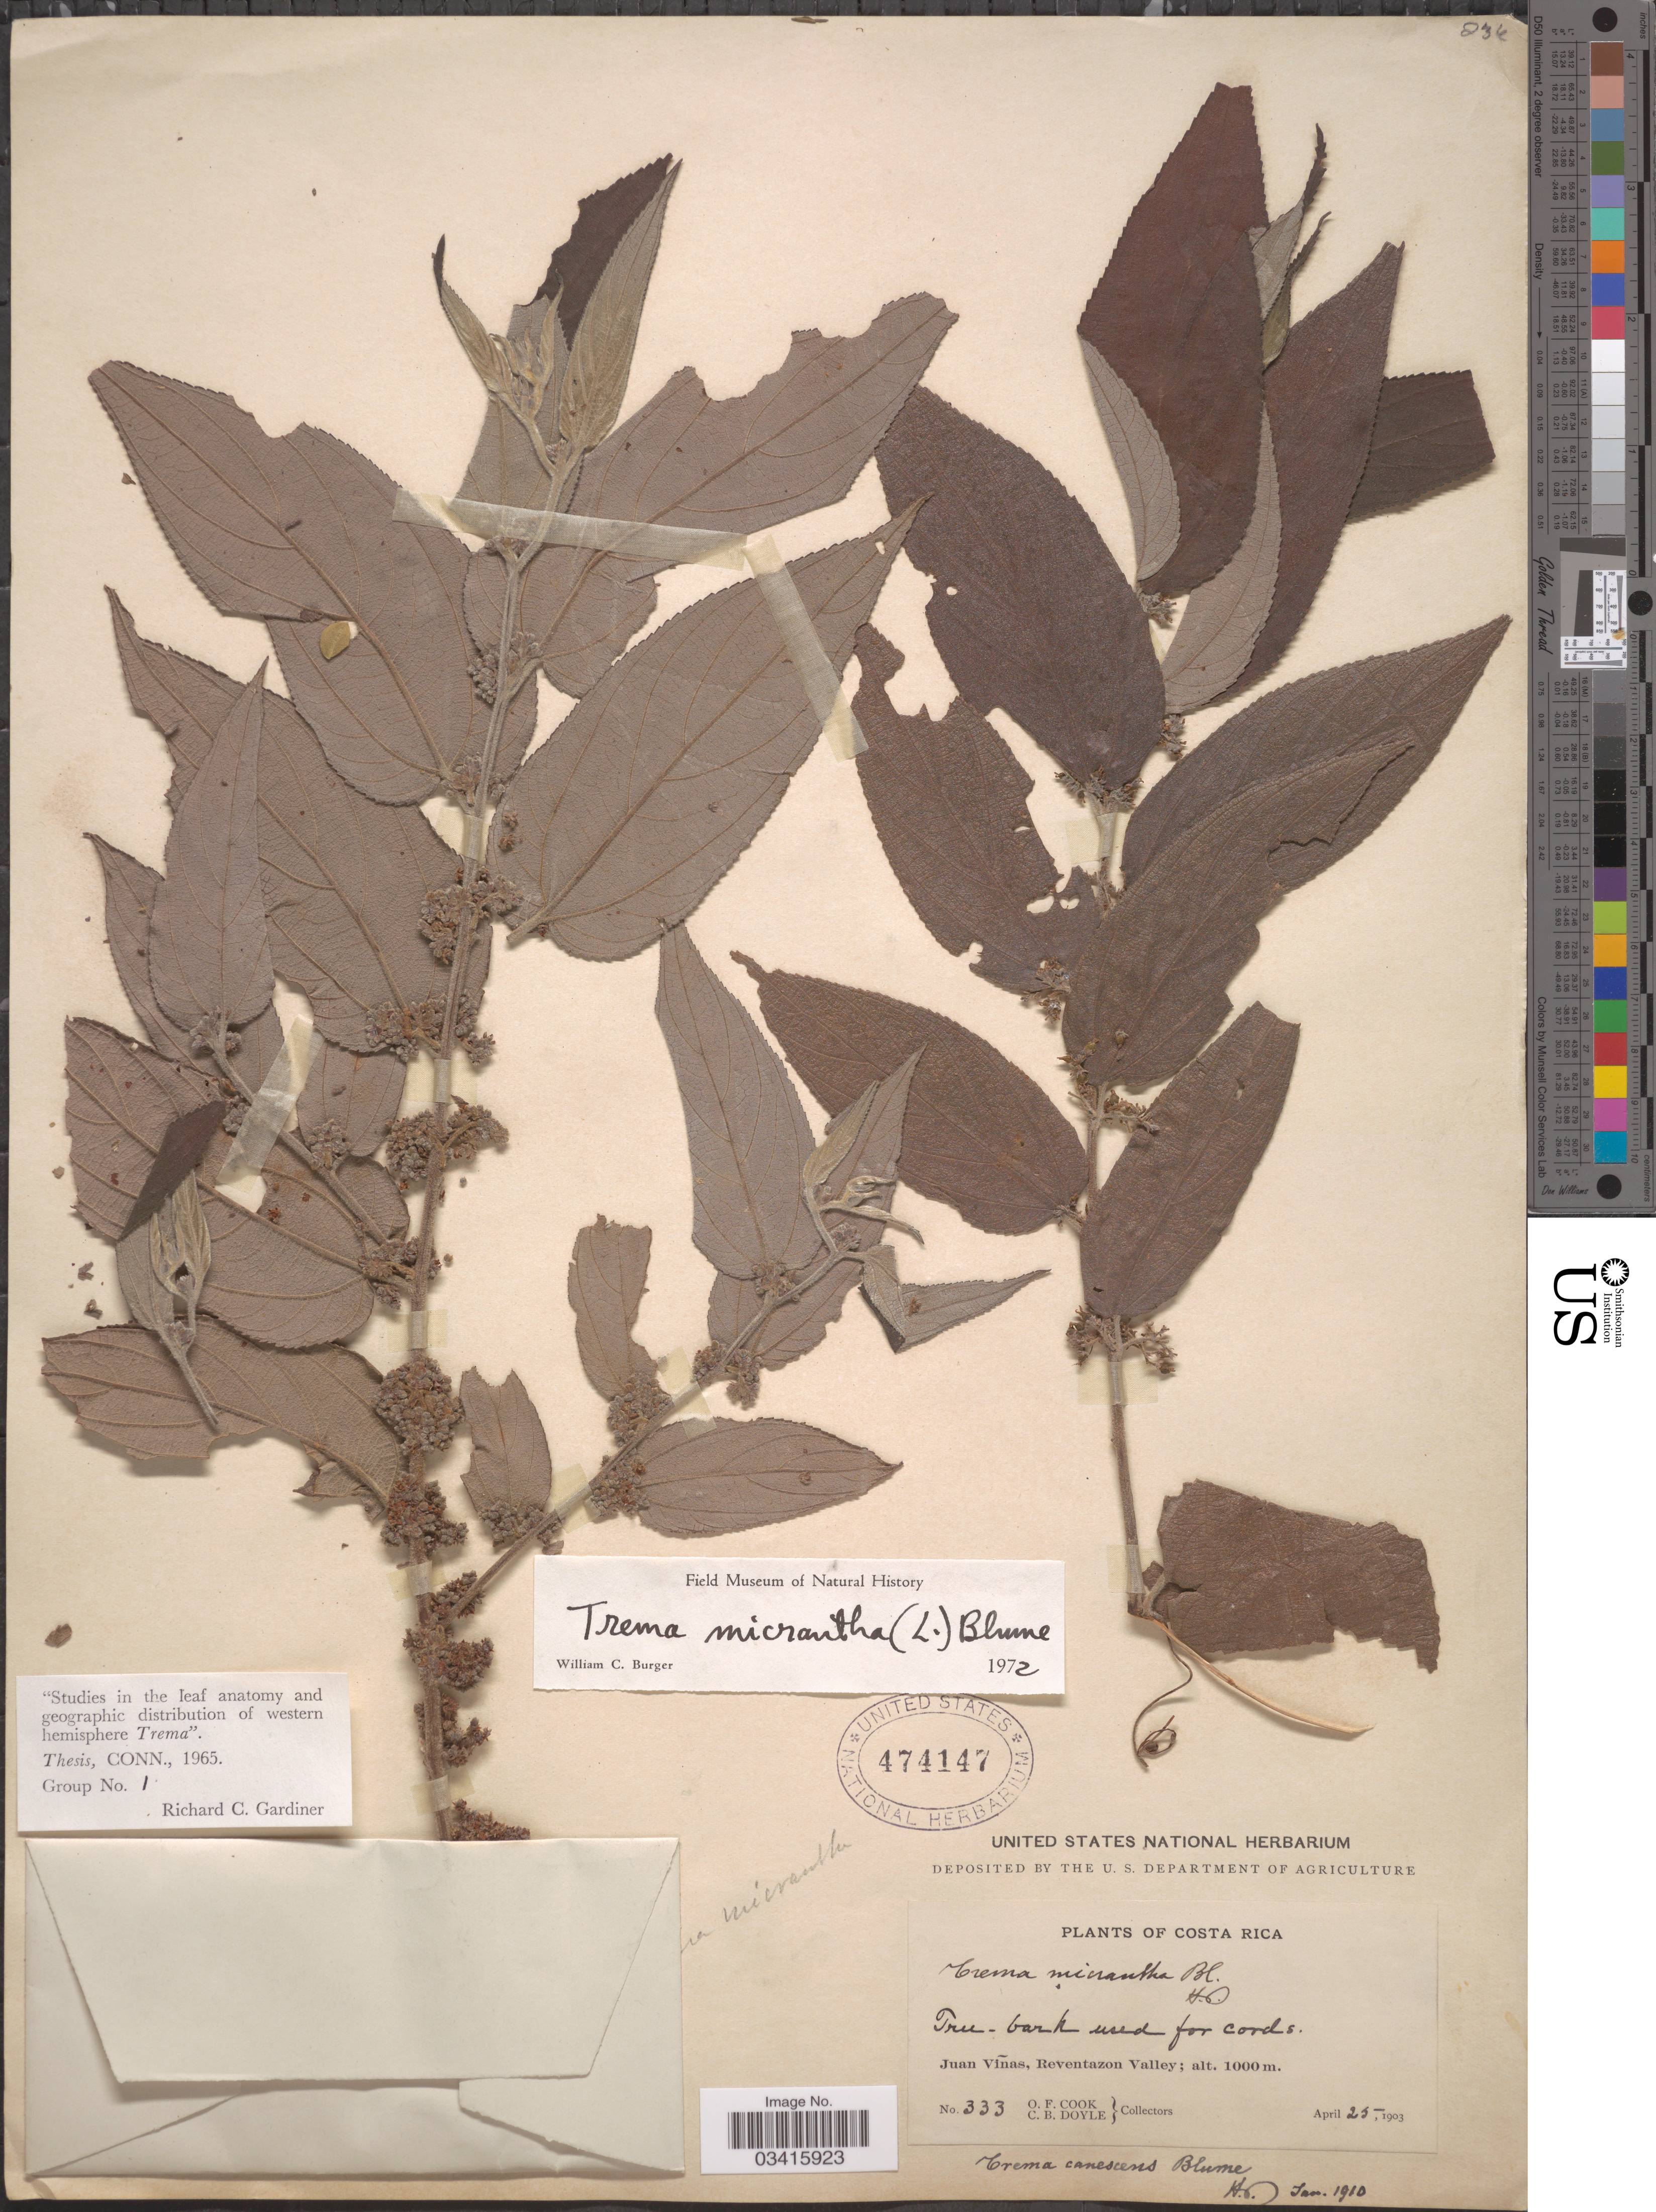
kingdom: Plantae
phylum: Tracheophyta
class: Magnoliopsida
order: Rosales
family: Cannabaceae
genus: Trema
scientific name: Trema micranthum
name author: (L.) Blume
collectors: O. F. Cook & C. Doyle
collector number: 333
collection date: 1903-04-25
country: Costa Rica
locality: Juan Viñas, Reventazon Valley.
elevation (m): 1000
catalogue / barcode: US 474147